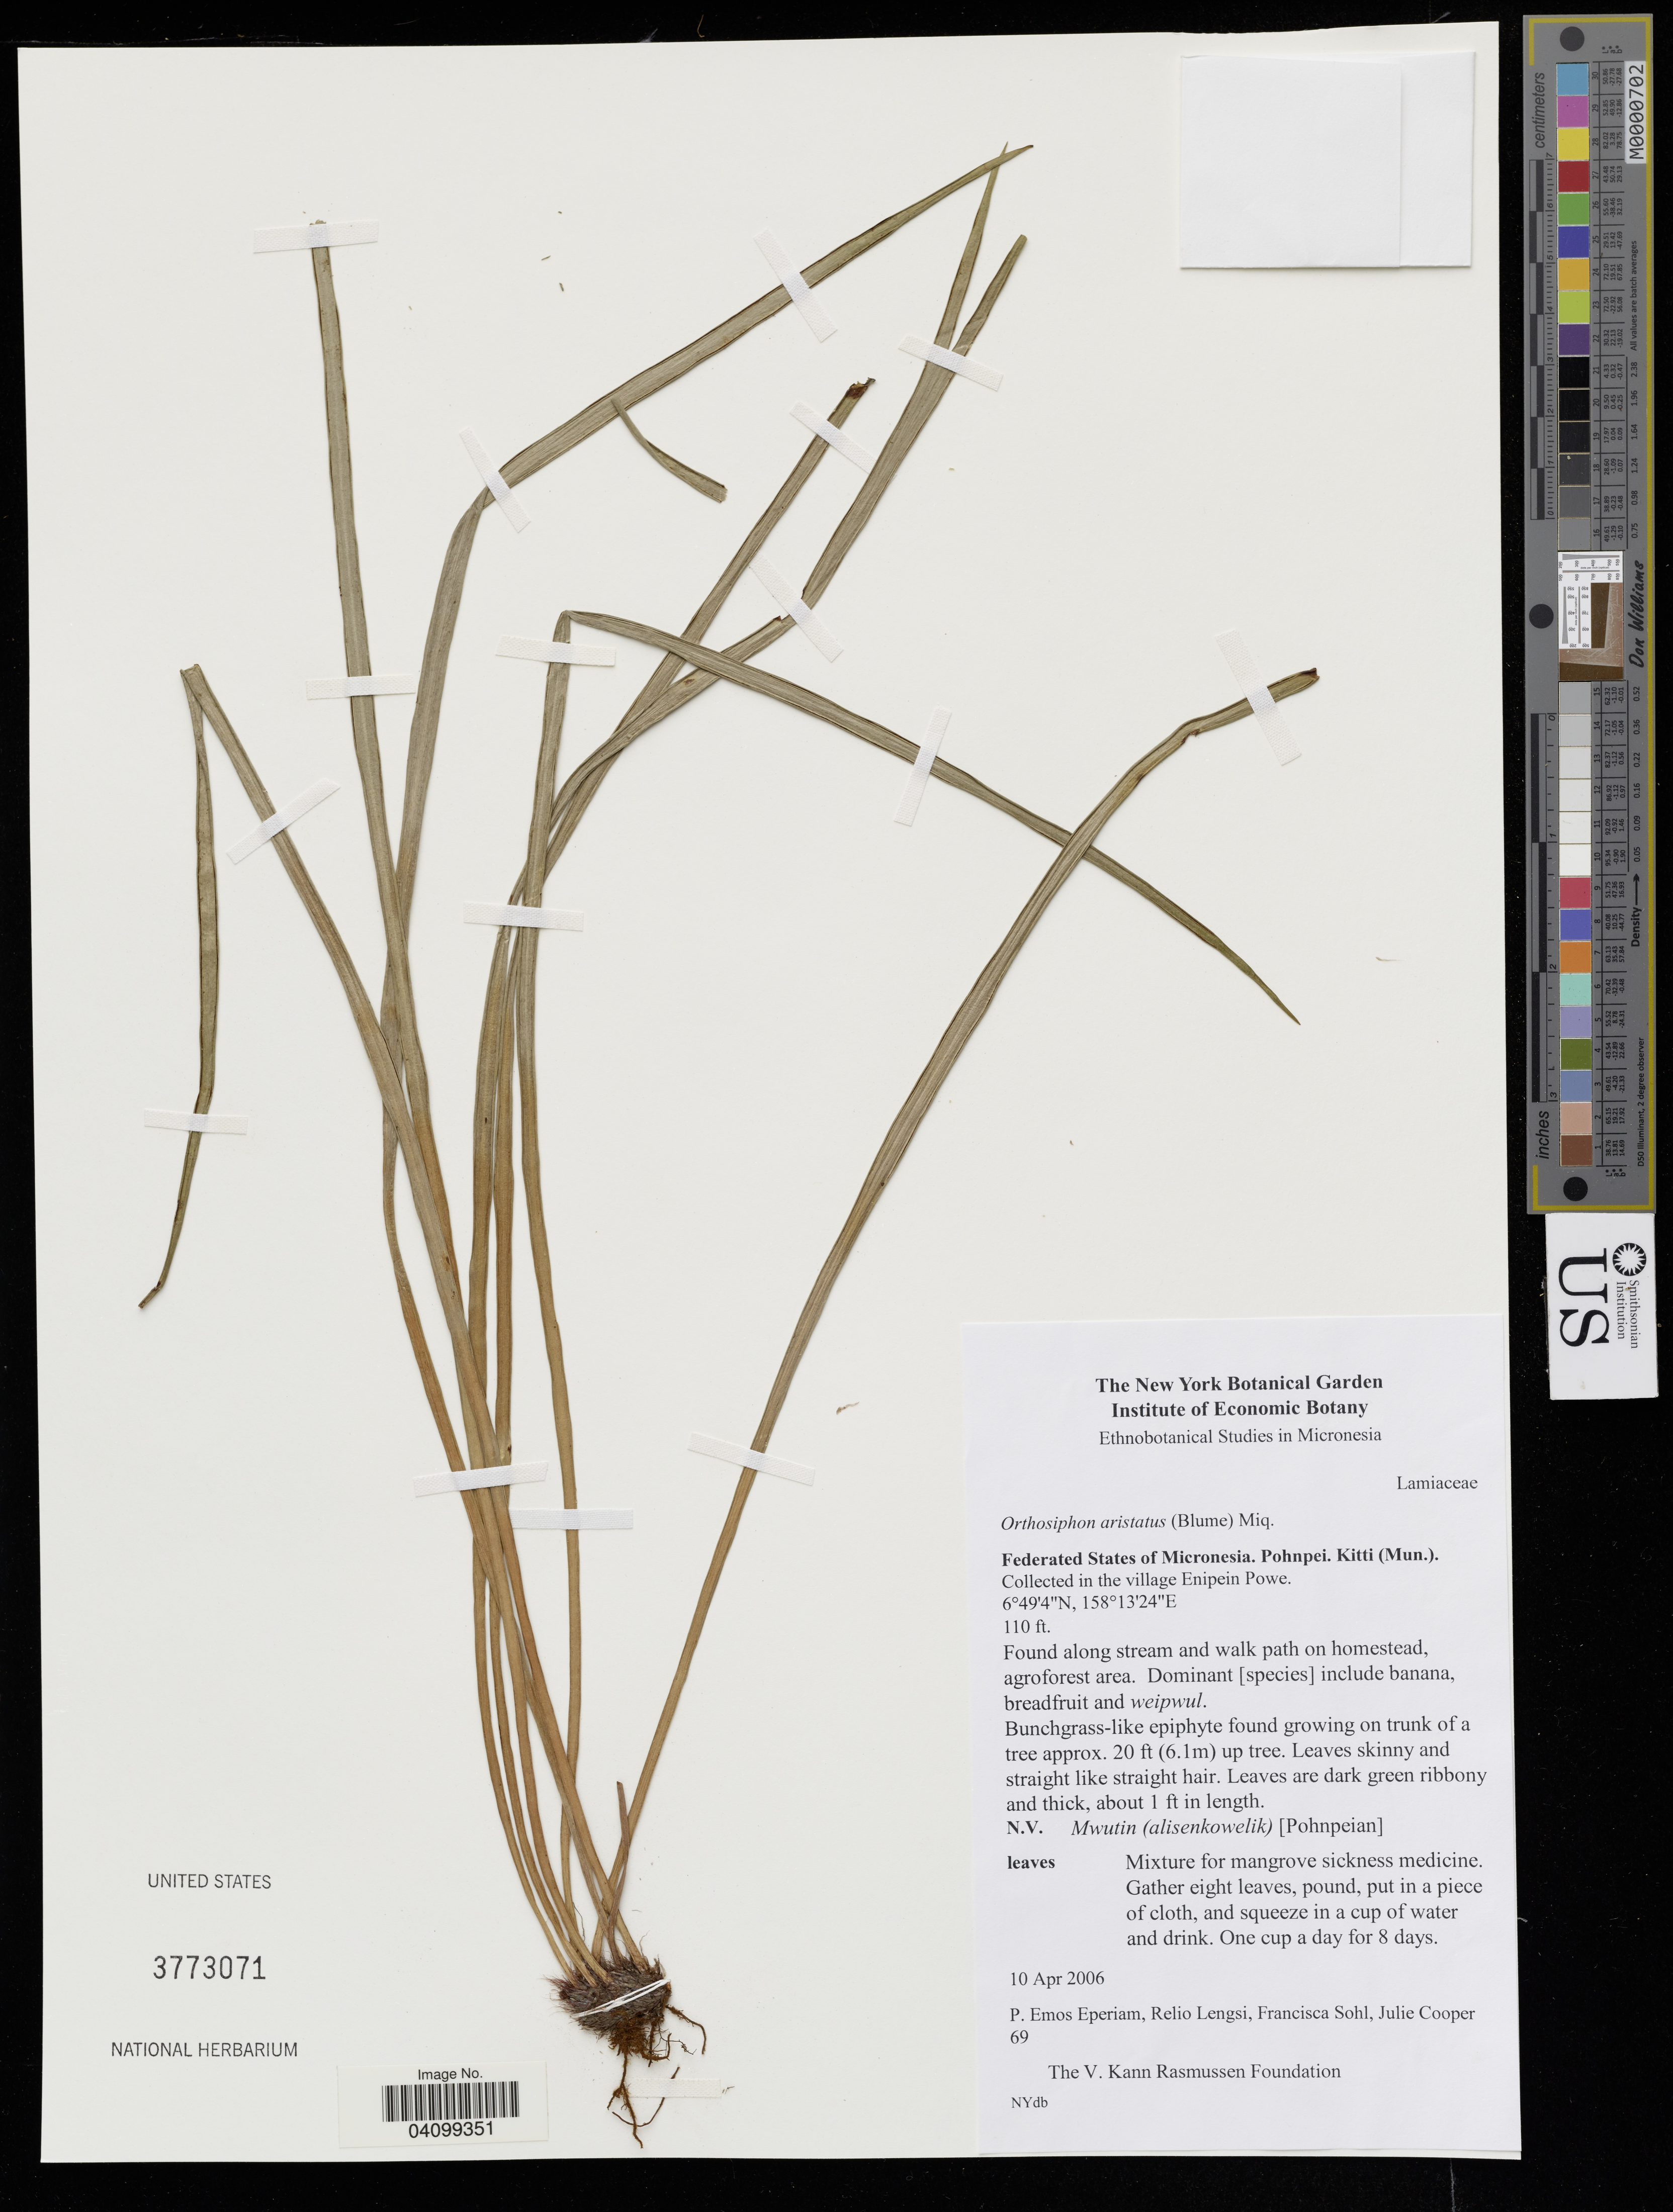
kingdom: Plantae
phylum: Tracheophyta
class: Magnoliopsida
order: Lamiales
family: Lamiaceae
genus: Orthosiphon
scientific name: Orthosiphon aristatus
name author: (Blume) Miq.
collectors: P. Eperiam, R. Lengsi, F. Sohl & J. Cooper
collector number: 69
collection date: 2006-04-10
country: Micronesia, Federated States of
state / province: Pohnpei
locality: Kitti (Min.). Collected in the village Enipein Powe.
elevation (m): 30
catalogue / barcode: US 3773070